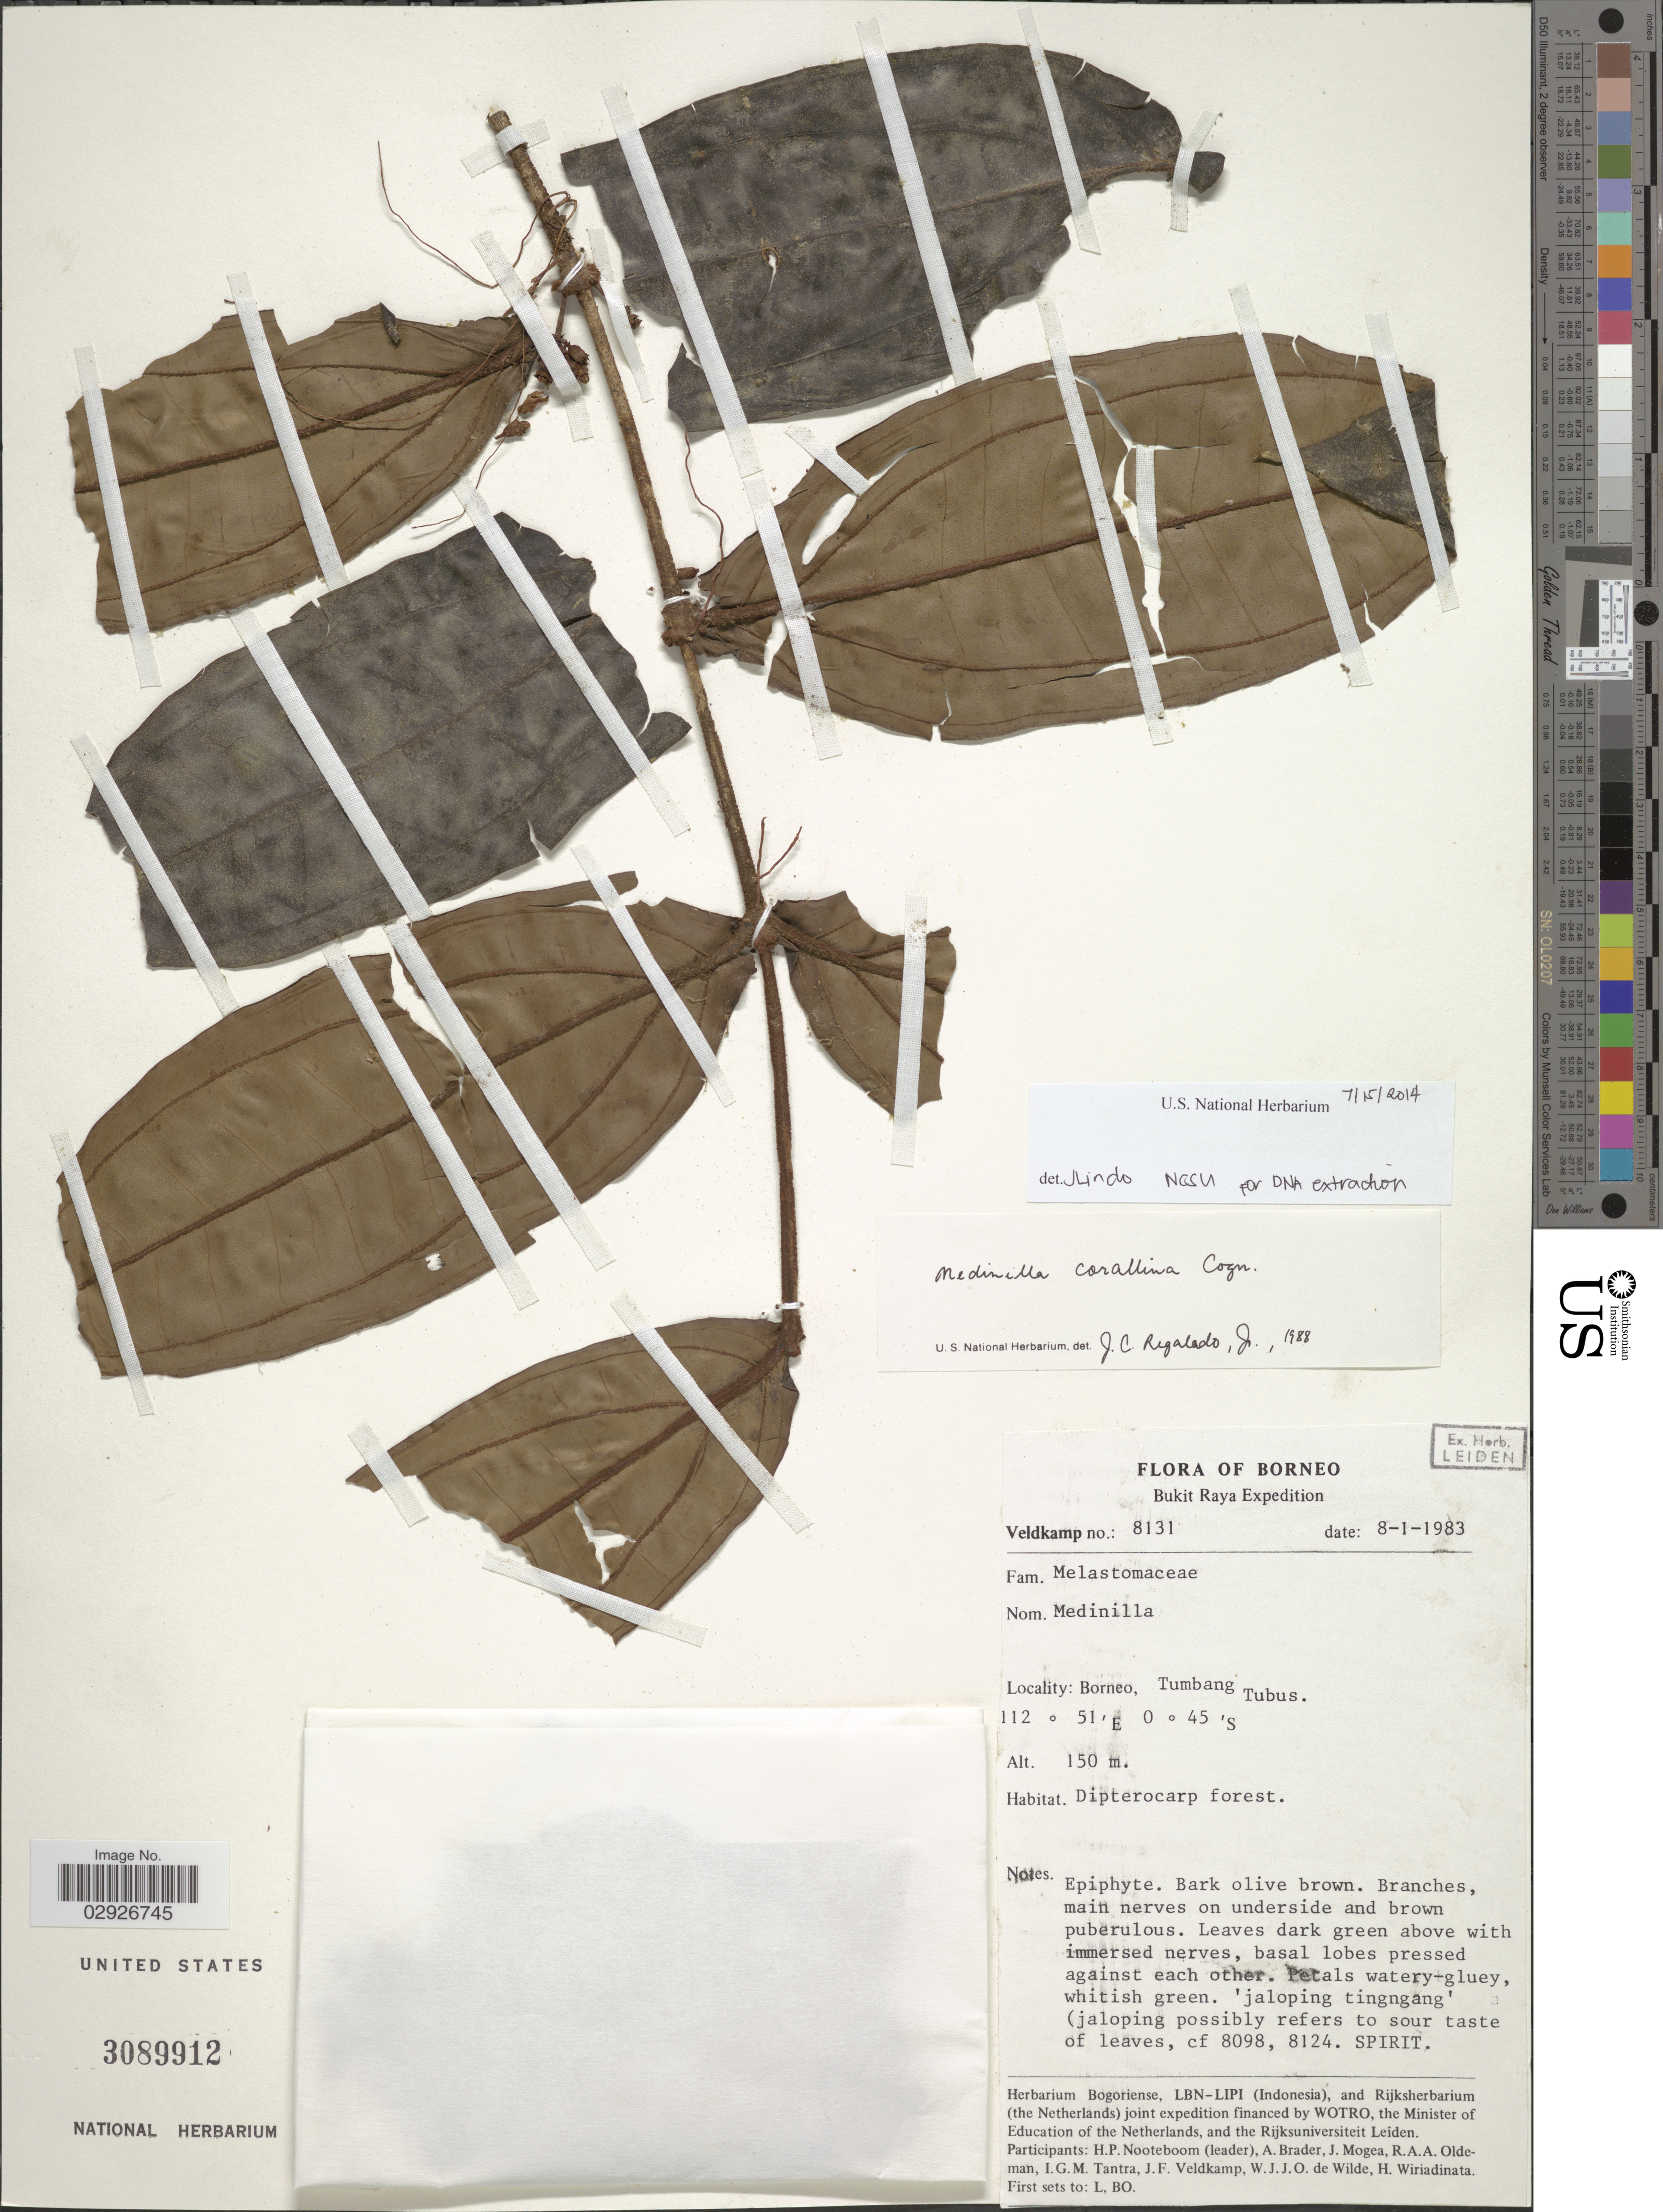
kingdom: Plantae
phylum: Tracheophyta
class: Magnoliopsida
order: Myrtales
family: Melastomataceae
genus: Medinilla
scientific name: Medinilla corallina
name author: Cogn.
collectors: -. Veldkamp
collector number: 8131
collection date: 1983-01-08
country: Indonesia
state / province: Kalimantan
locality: Borneo. Bukit Raya. Tumbang Tubus.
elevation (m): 150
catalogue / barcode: US 3089912